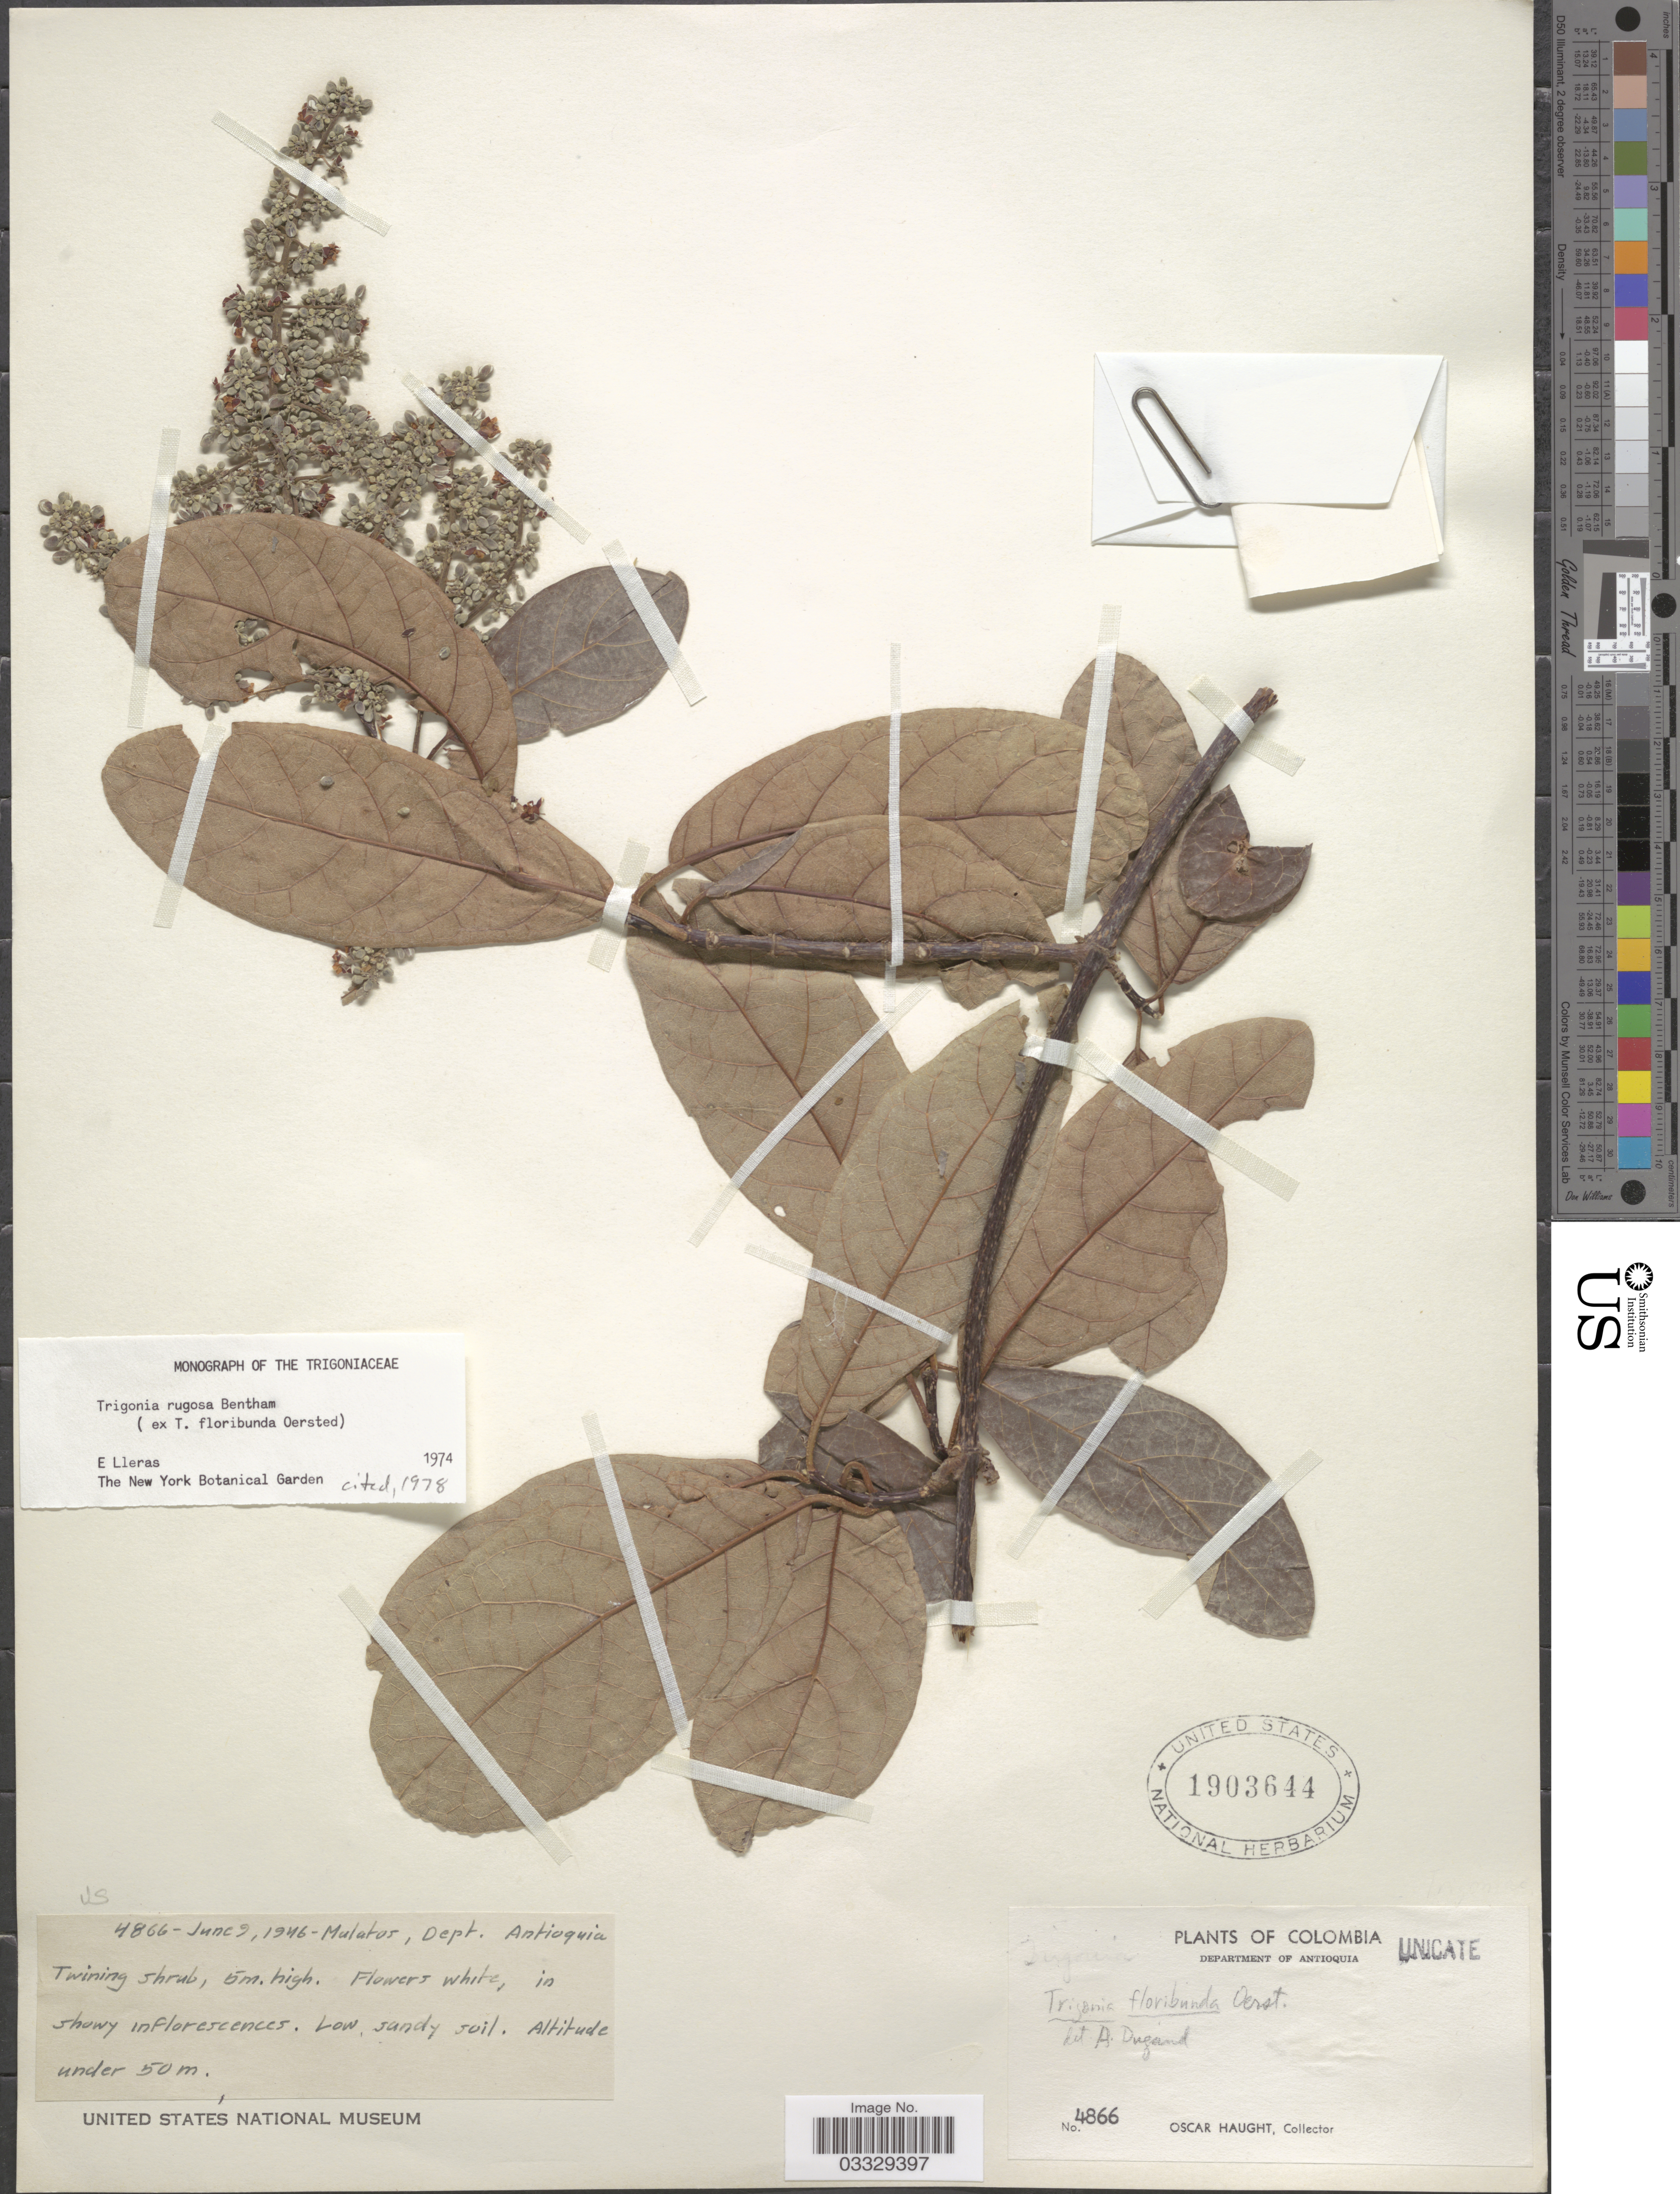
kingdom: Plantae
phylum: Tracheophyta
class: Magnoliopsida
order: Malpighiales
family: Trigoniaceae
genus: Trigonia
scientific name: Trigonia rugosa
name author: Benth.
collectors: O. L. Haught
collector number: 4866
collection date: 1946-06-09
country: Colombia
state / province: Antioquia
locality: Department of Antioquia.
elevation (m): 50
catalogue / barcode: US 1903644